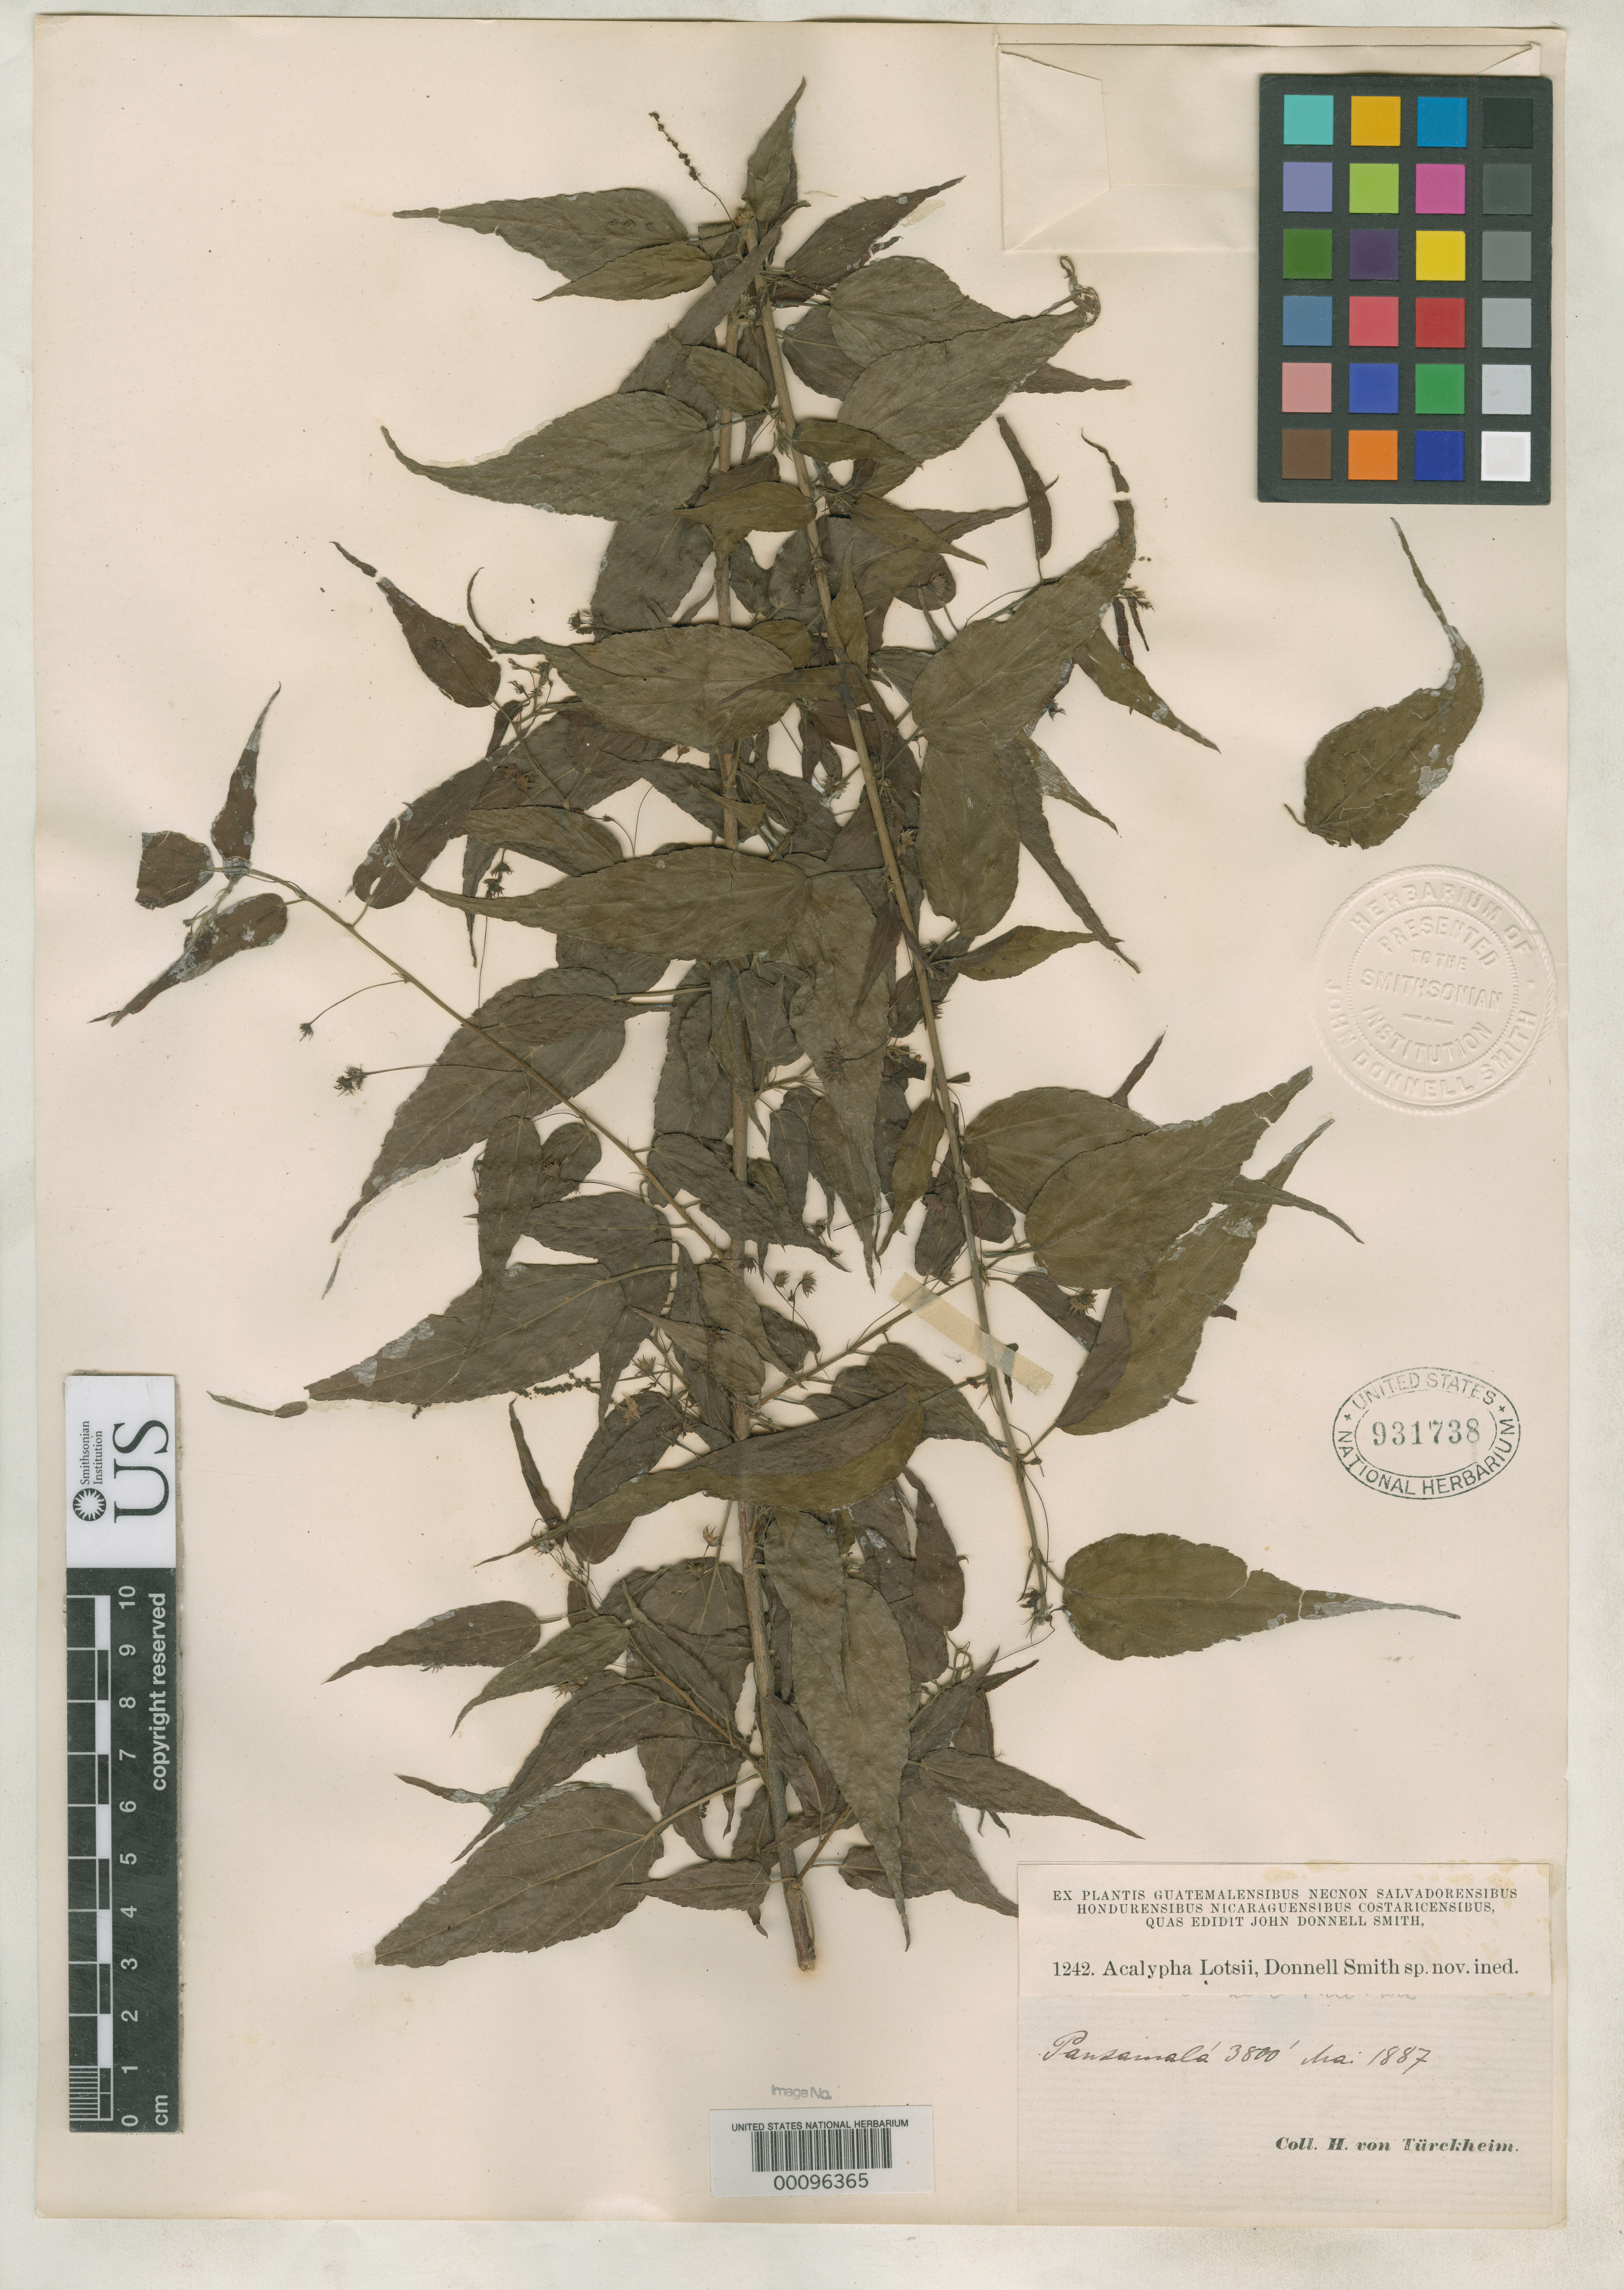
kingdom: Plantae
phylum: Tracheophyta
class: Magnoliopsida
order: Malpighiales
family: Euphorbiaceae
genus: Acalypha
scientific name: Acalypha lotsii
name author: Donn. Sm.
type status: Syntype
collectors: H. von Türckheim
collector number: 1242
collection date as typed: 1887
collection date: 1887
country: Guatemala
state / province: Alta Verapaz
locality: Pansamalá.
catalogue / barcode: US 931738